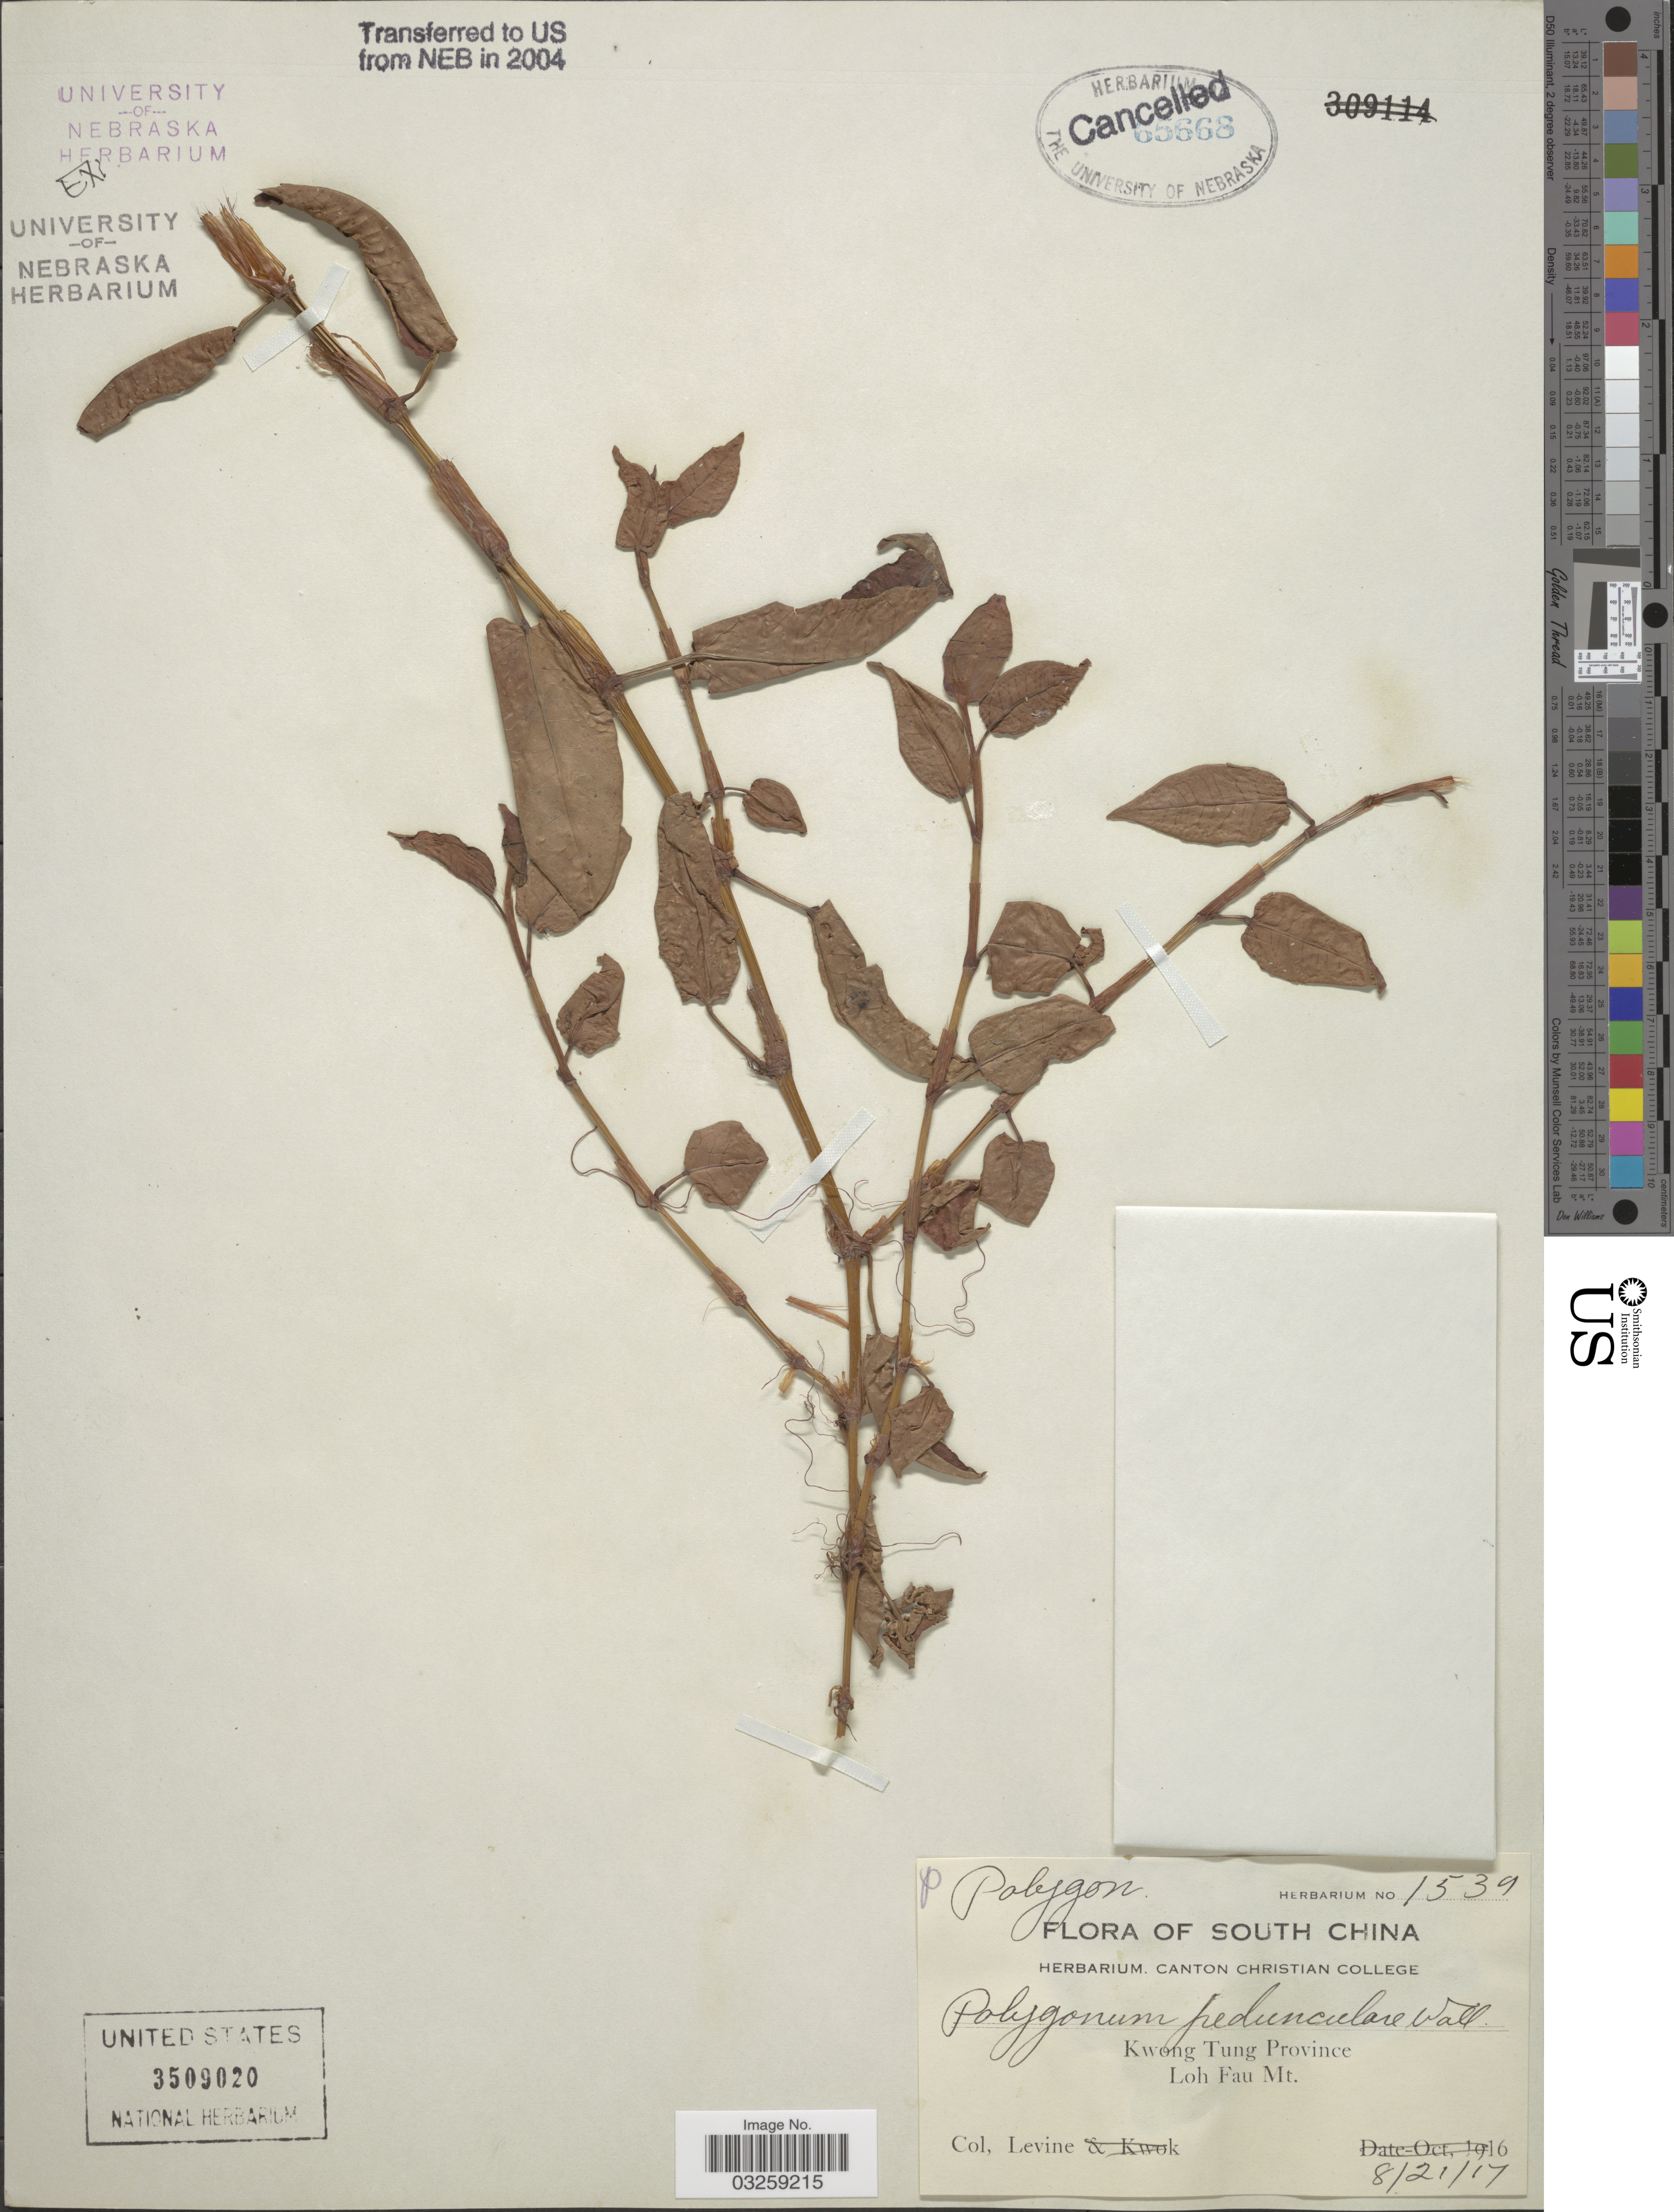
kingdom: Plantae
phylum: Tracheophyta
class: Magnoliopsida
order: Caryophyllales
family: Polygonaceae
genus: Polygonum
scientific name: Polygonum pedunculare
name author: Wall. ex Meisn.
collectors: -. Levine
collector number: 1539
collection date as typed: Transcribed d/m/y: 21/8/17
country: China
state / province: Guangdong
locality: South China. Kwong Tung Province. Loh Fau Mt.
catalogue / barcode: US 3509020